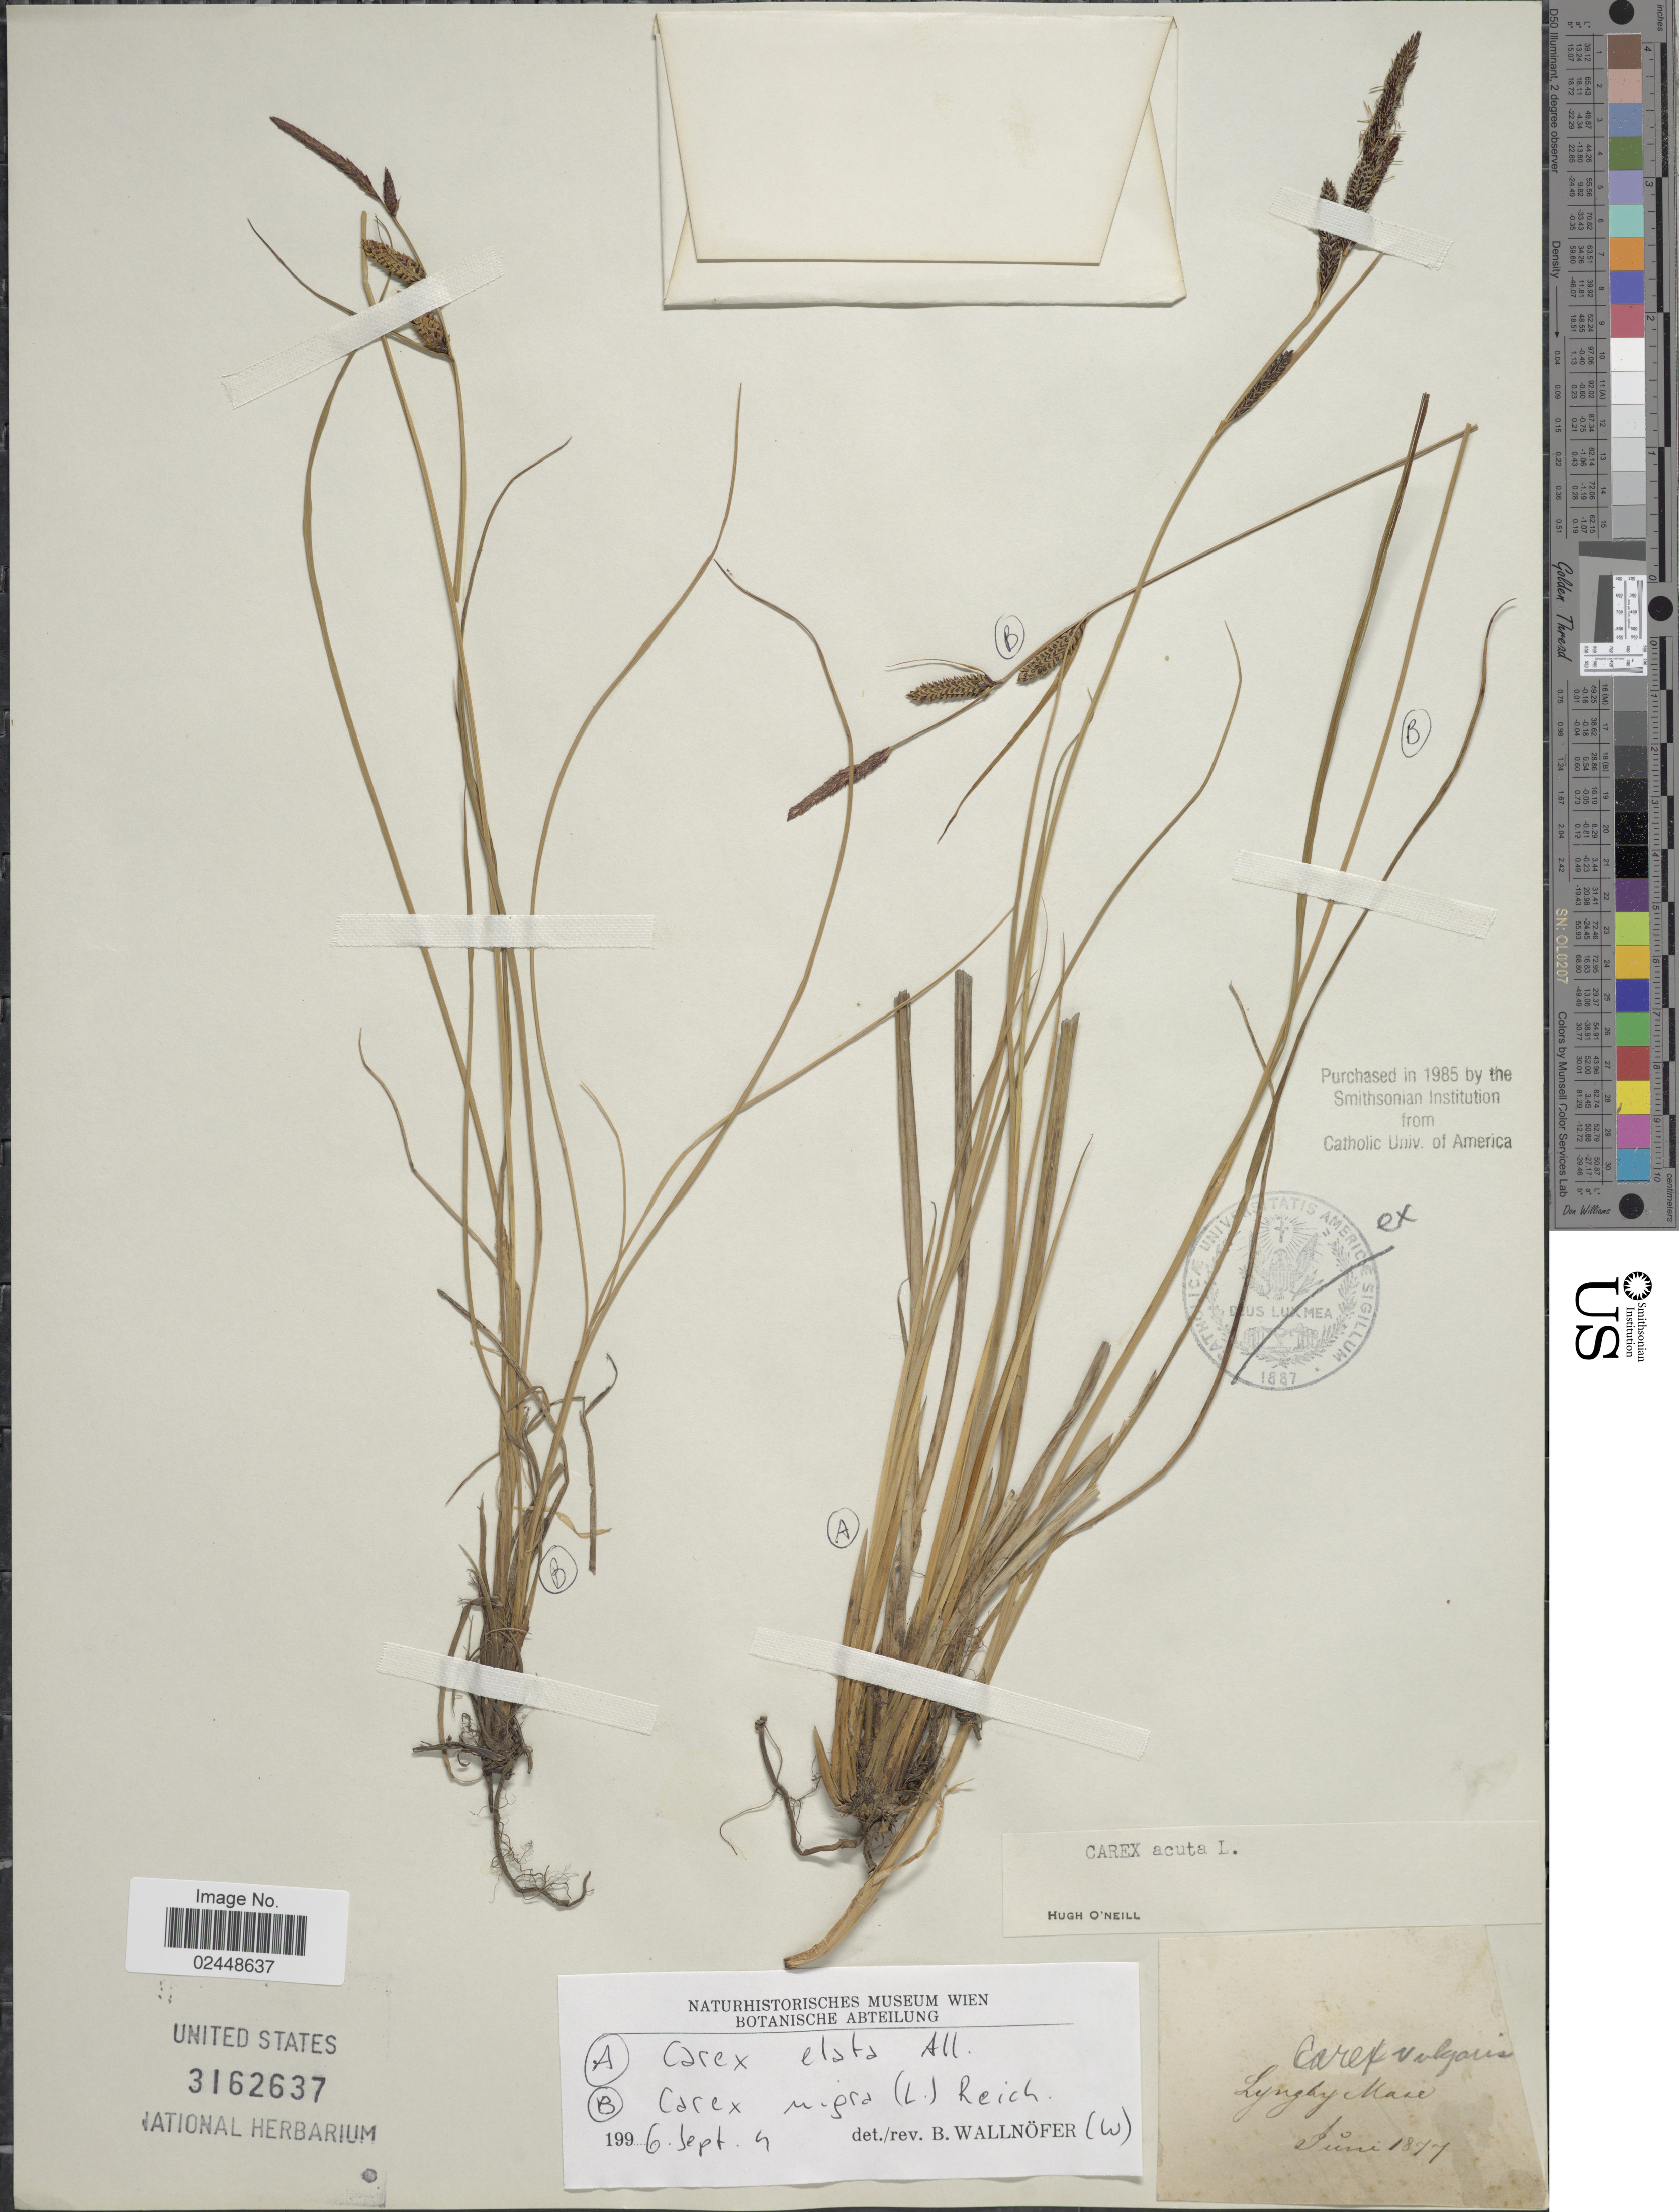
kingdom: Plantae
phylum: Tracheophyta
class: Liliopsida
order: Poales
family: Cyperaceae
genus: Carex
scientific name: Carex elata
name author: All.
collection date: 1877-06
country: Denmark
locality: Lyngby Mase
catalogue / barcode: US 3162637